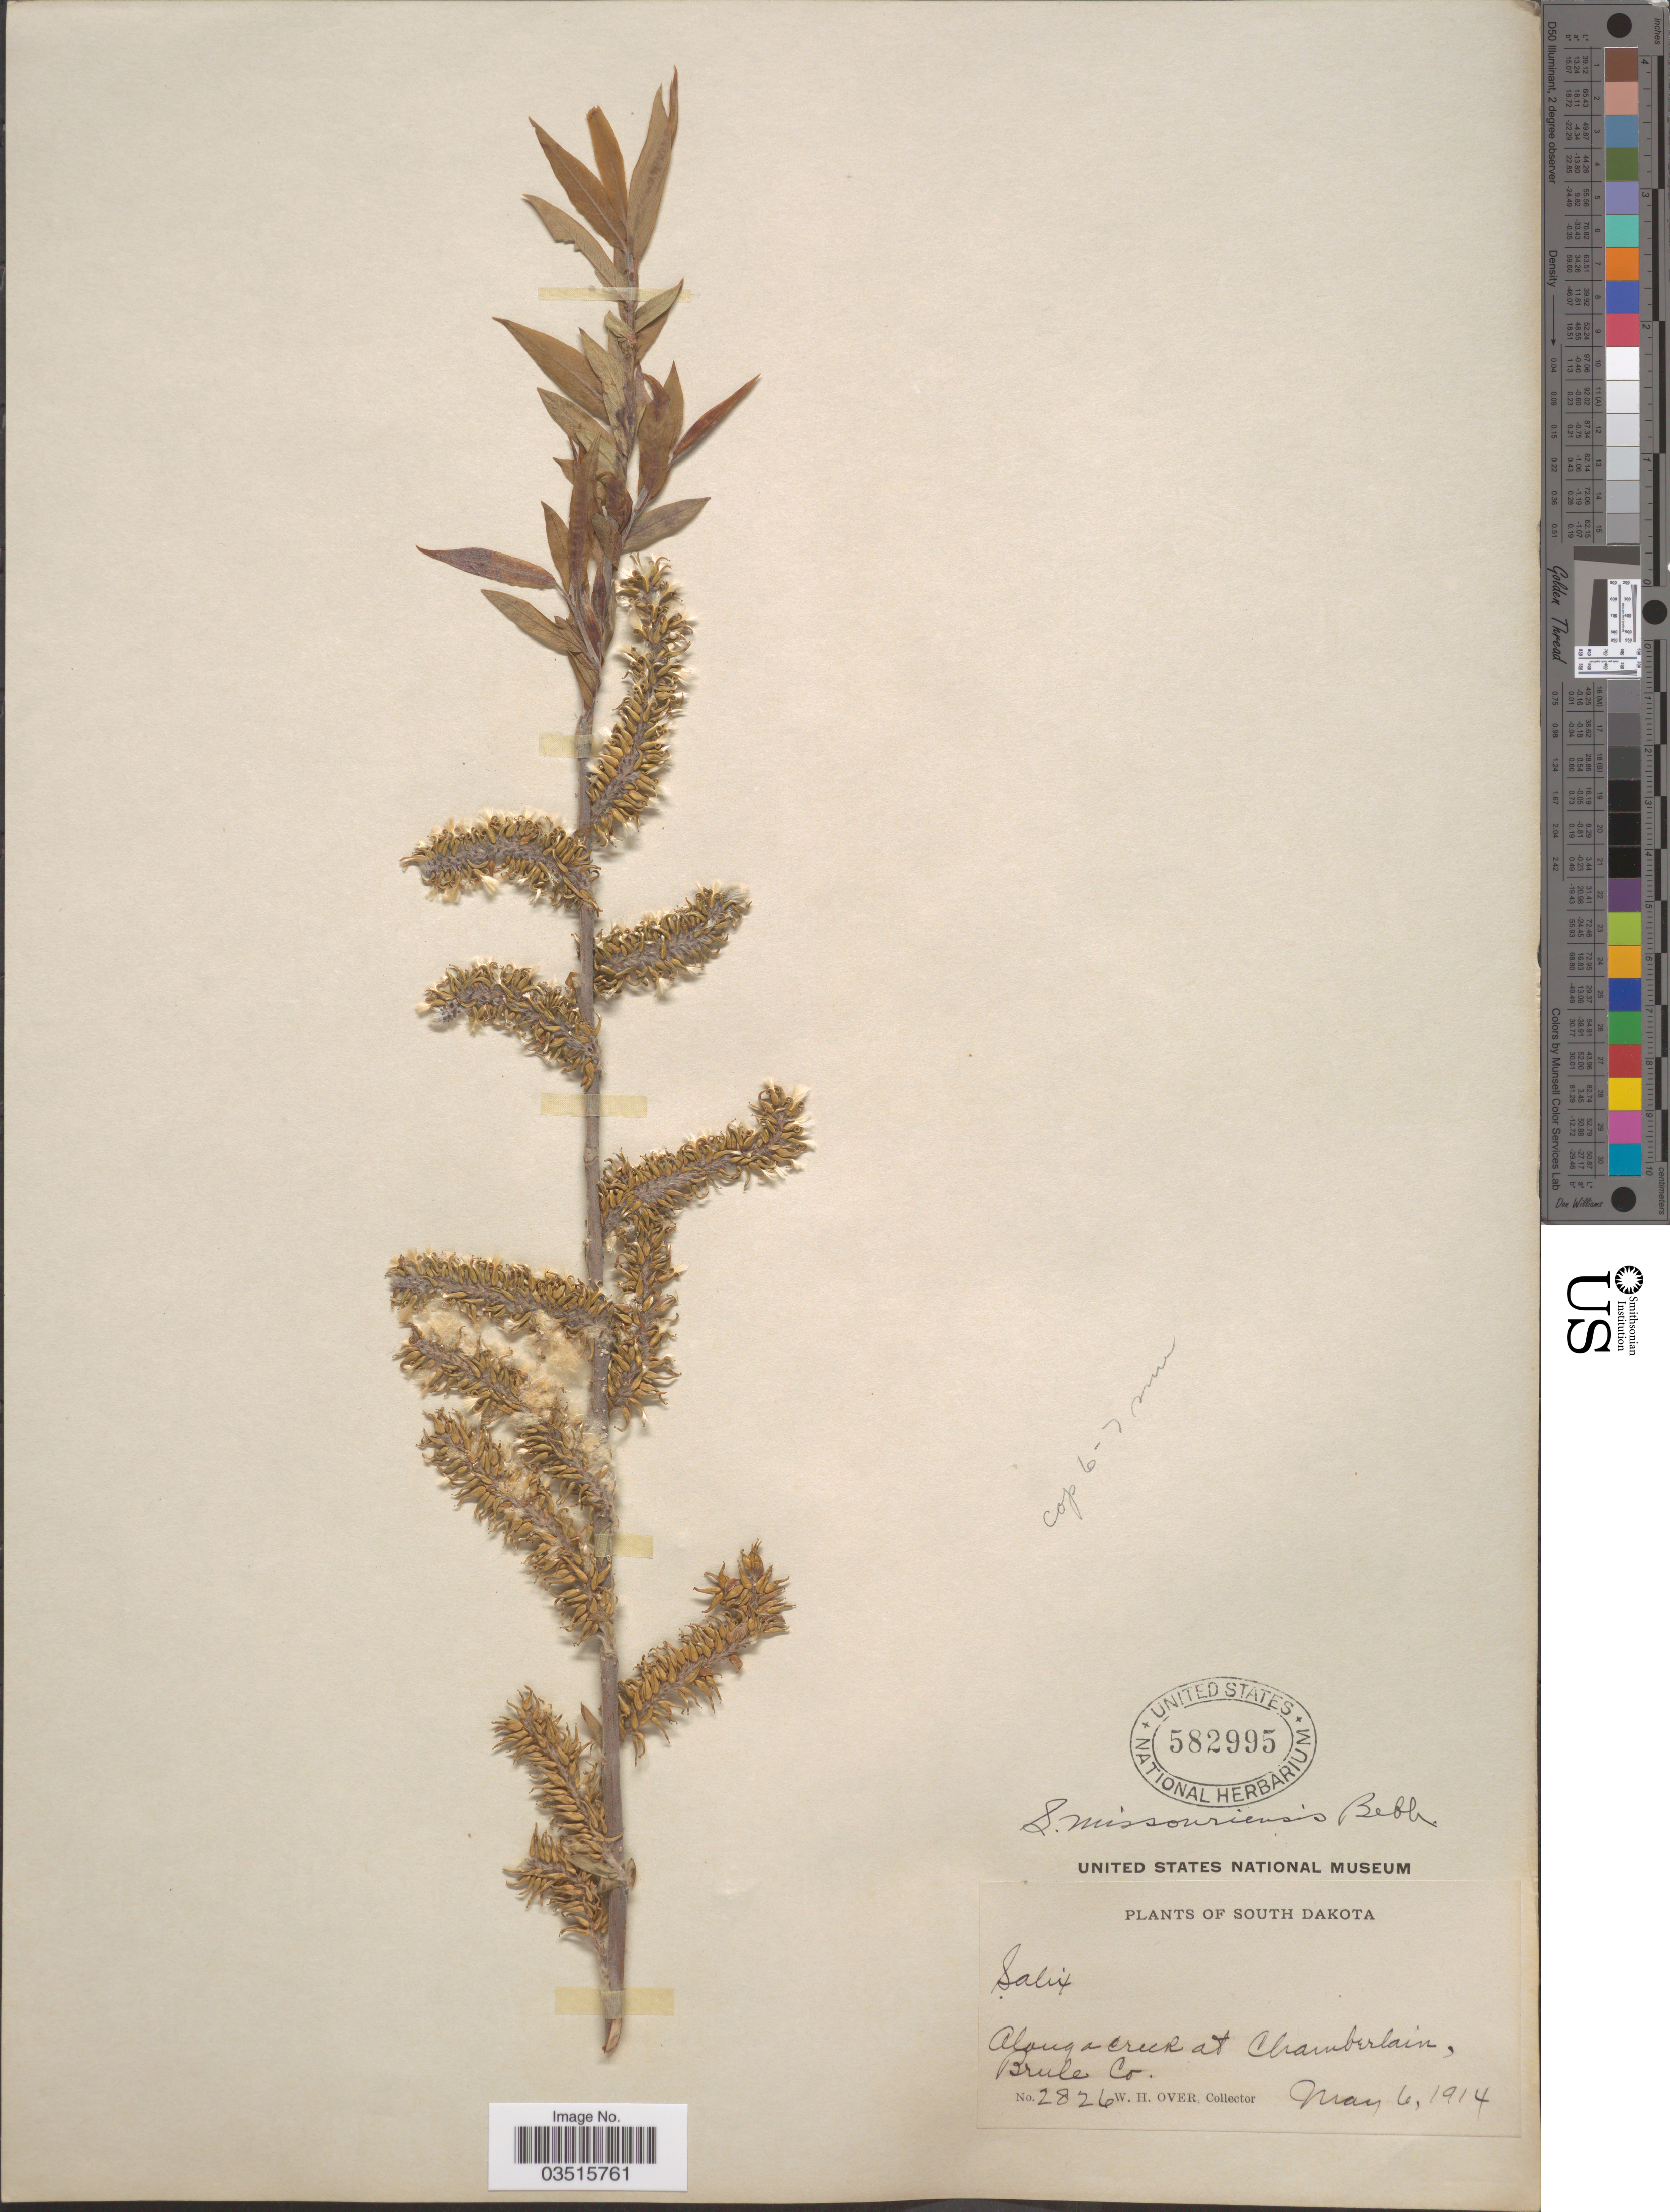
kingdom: Plantae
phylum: Tracheophyta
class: Magnoliopsida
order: Malpighiales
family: Salicaceae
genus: Salix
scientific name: Salix missouriensis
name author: Bebb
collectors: W. Over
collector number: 2826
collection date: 1914-05-06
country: United States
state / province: South Dakota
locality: Along a creek at Chamberlain, Brule Co.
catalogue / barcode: US 582995